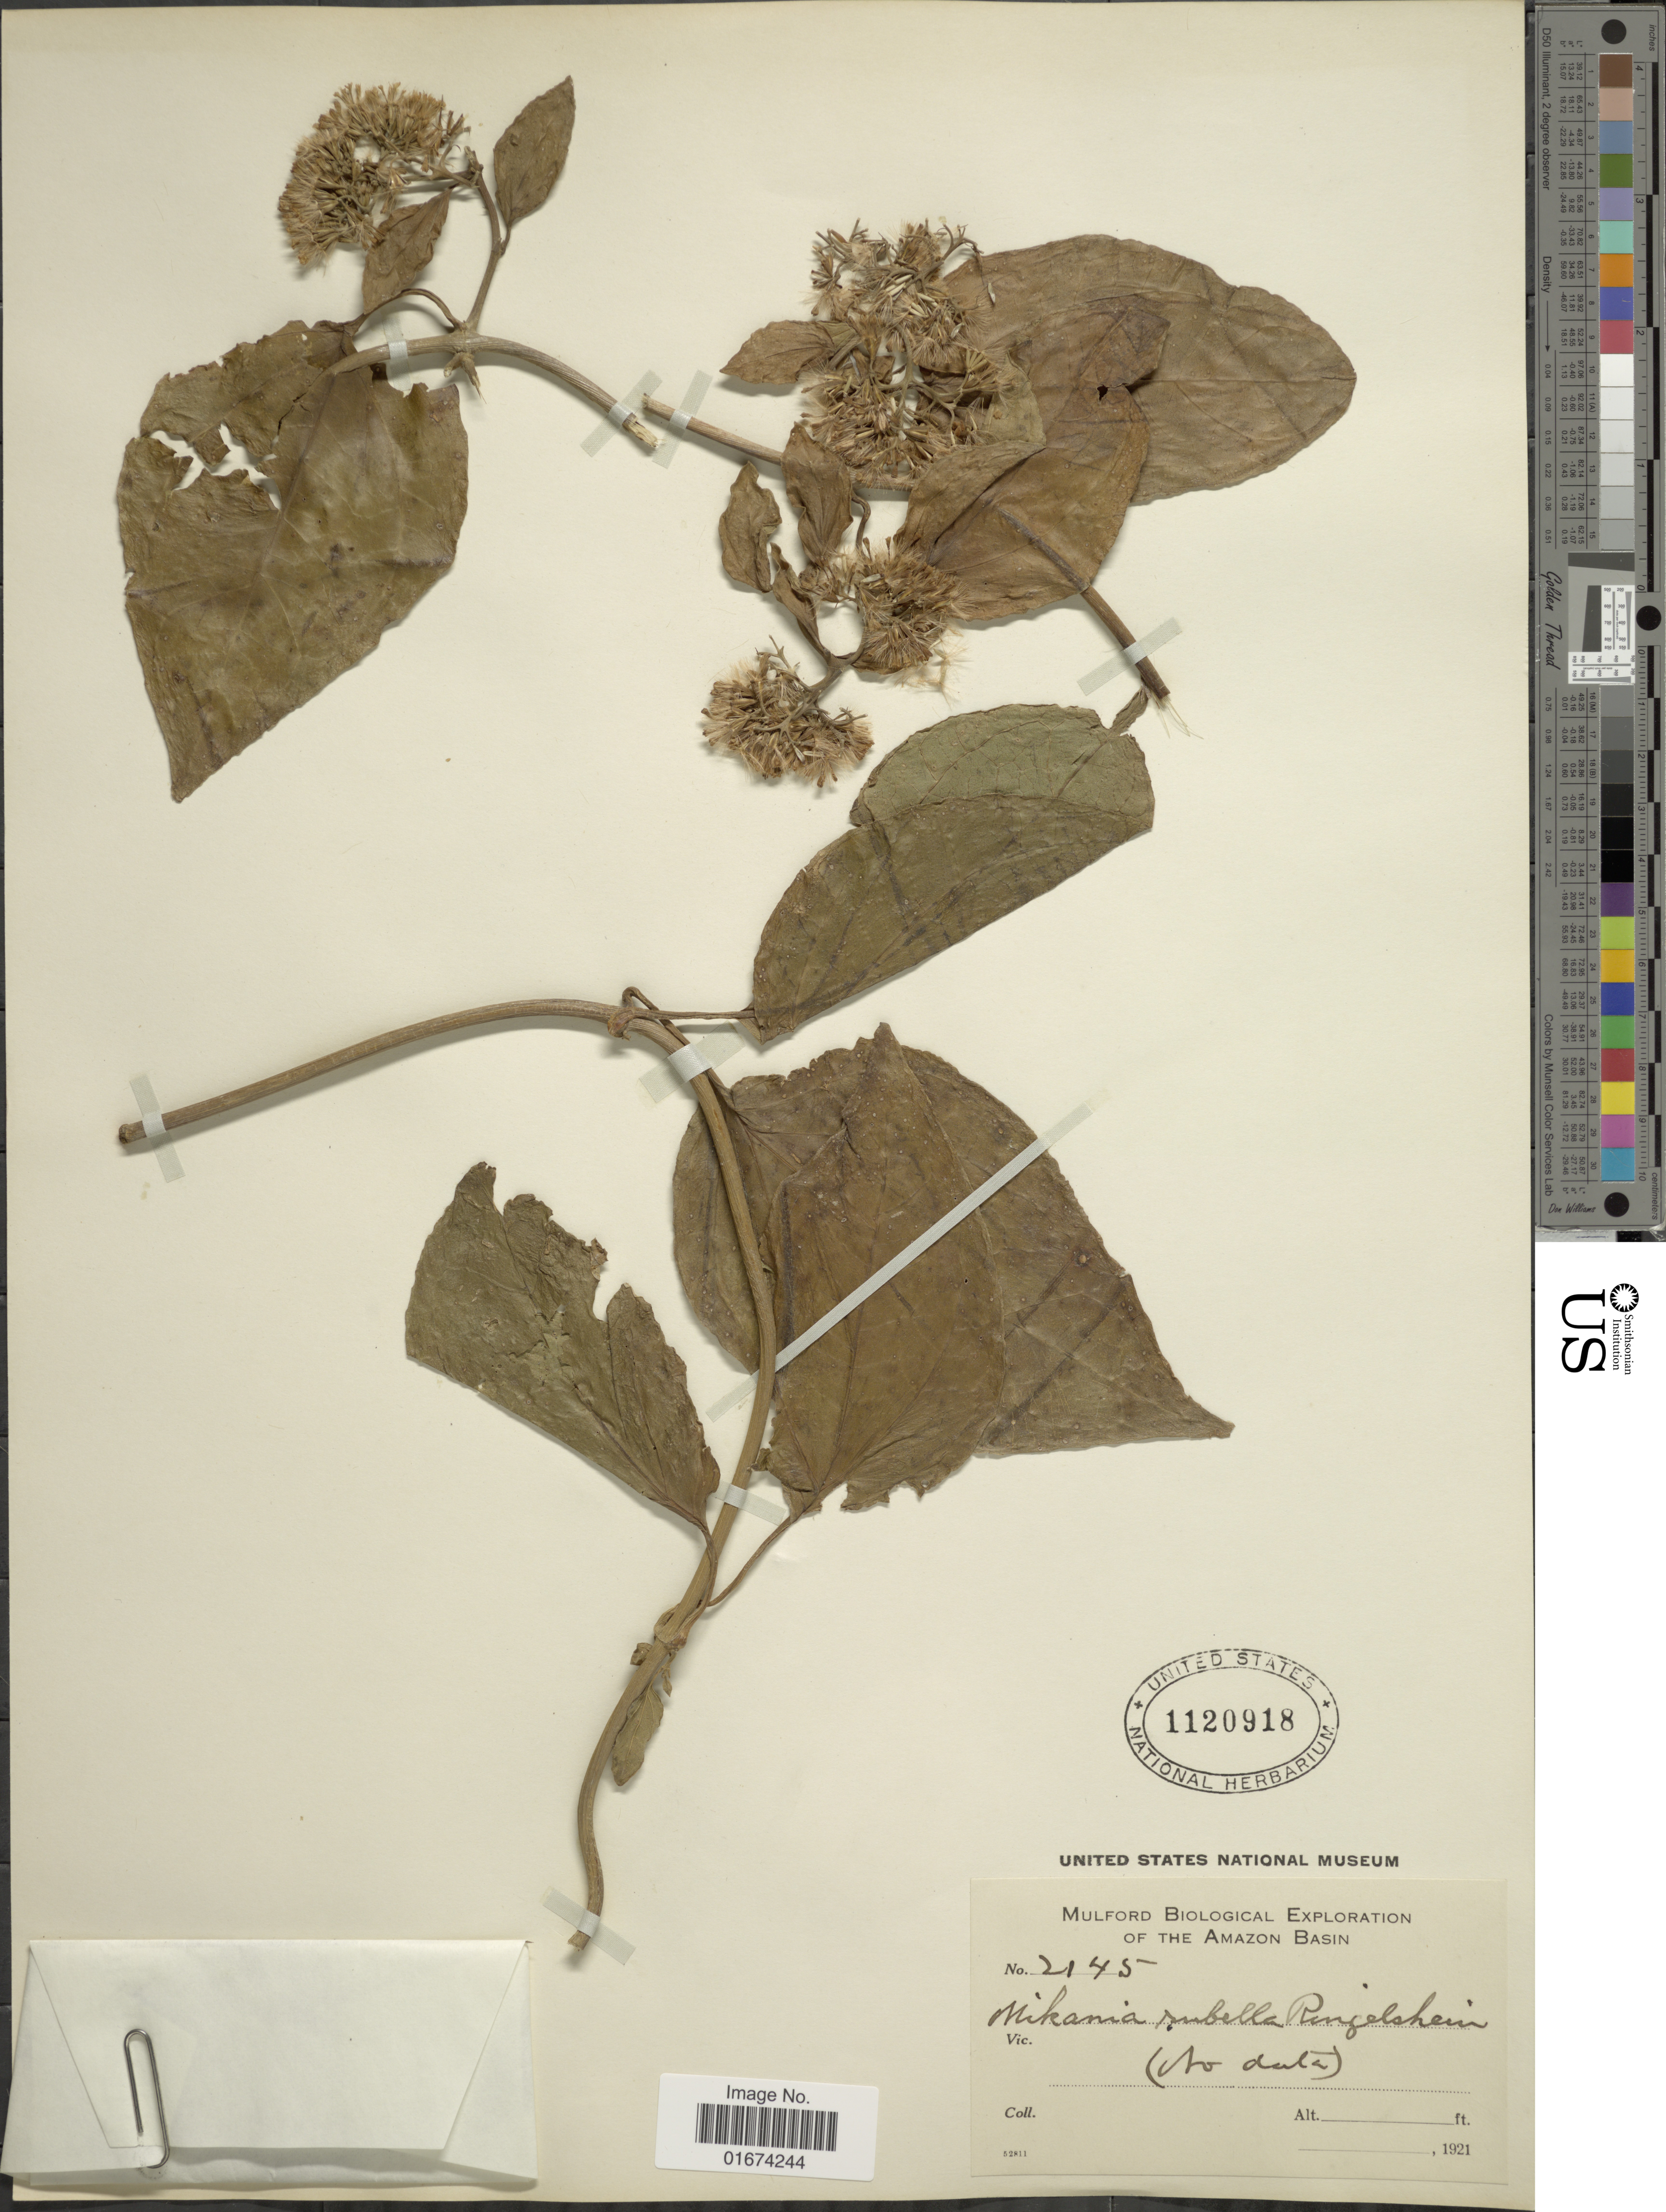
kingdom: Plantae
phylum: Tracheophyta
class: Magnoliopsida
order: Asterales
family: Asteraceae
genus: Mikania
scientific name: Mikania rubella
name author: Lingelsh.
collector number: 2145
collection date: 1921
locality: The Amazon Basin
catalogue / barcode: US 1120918